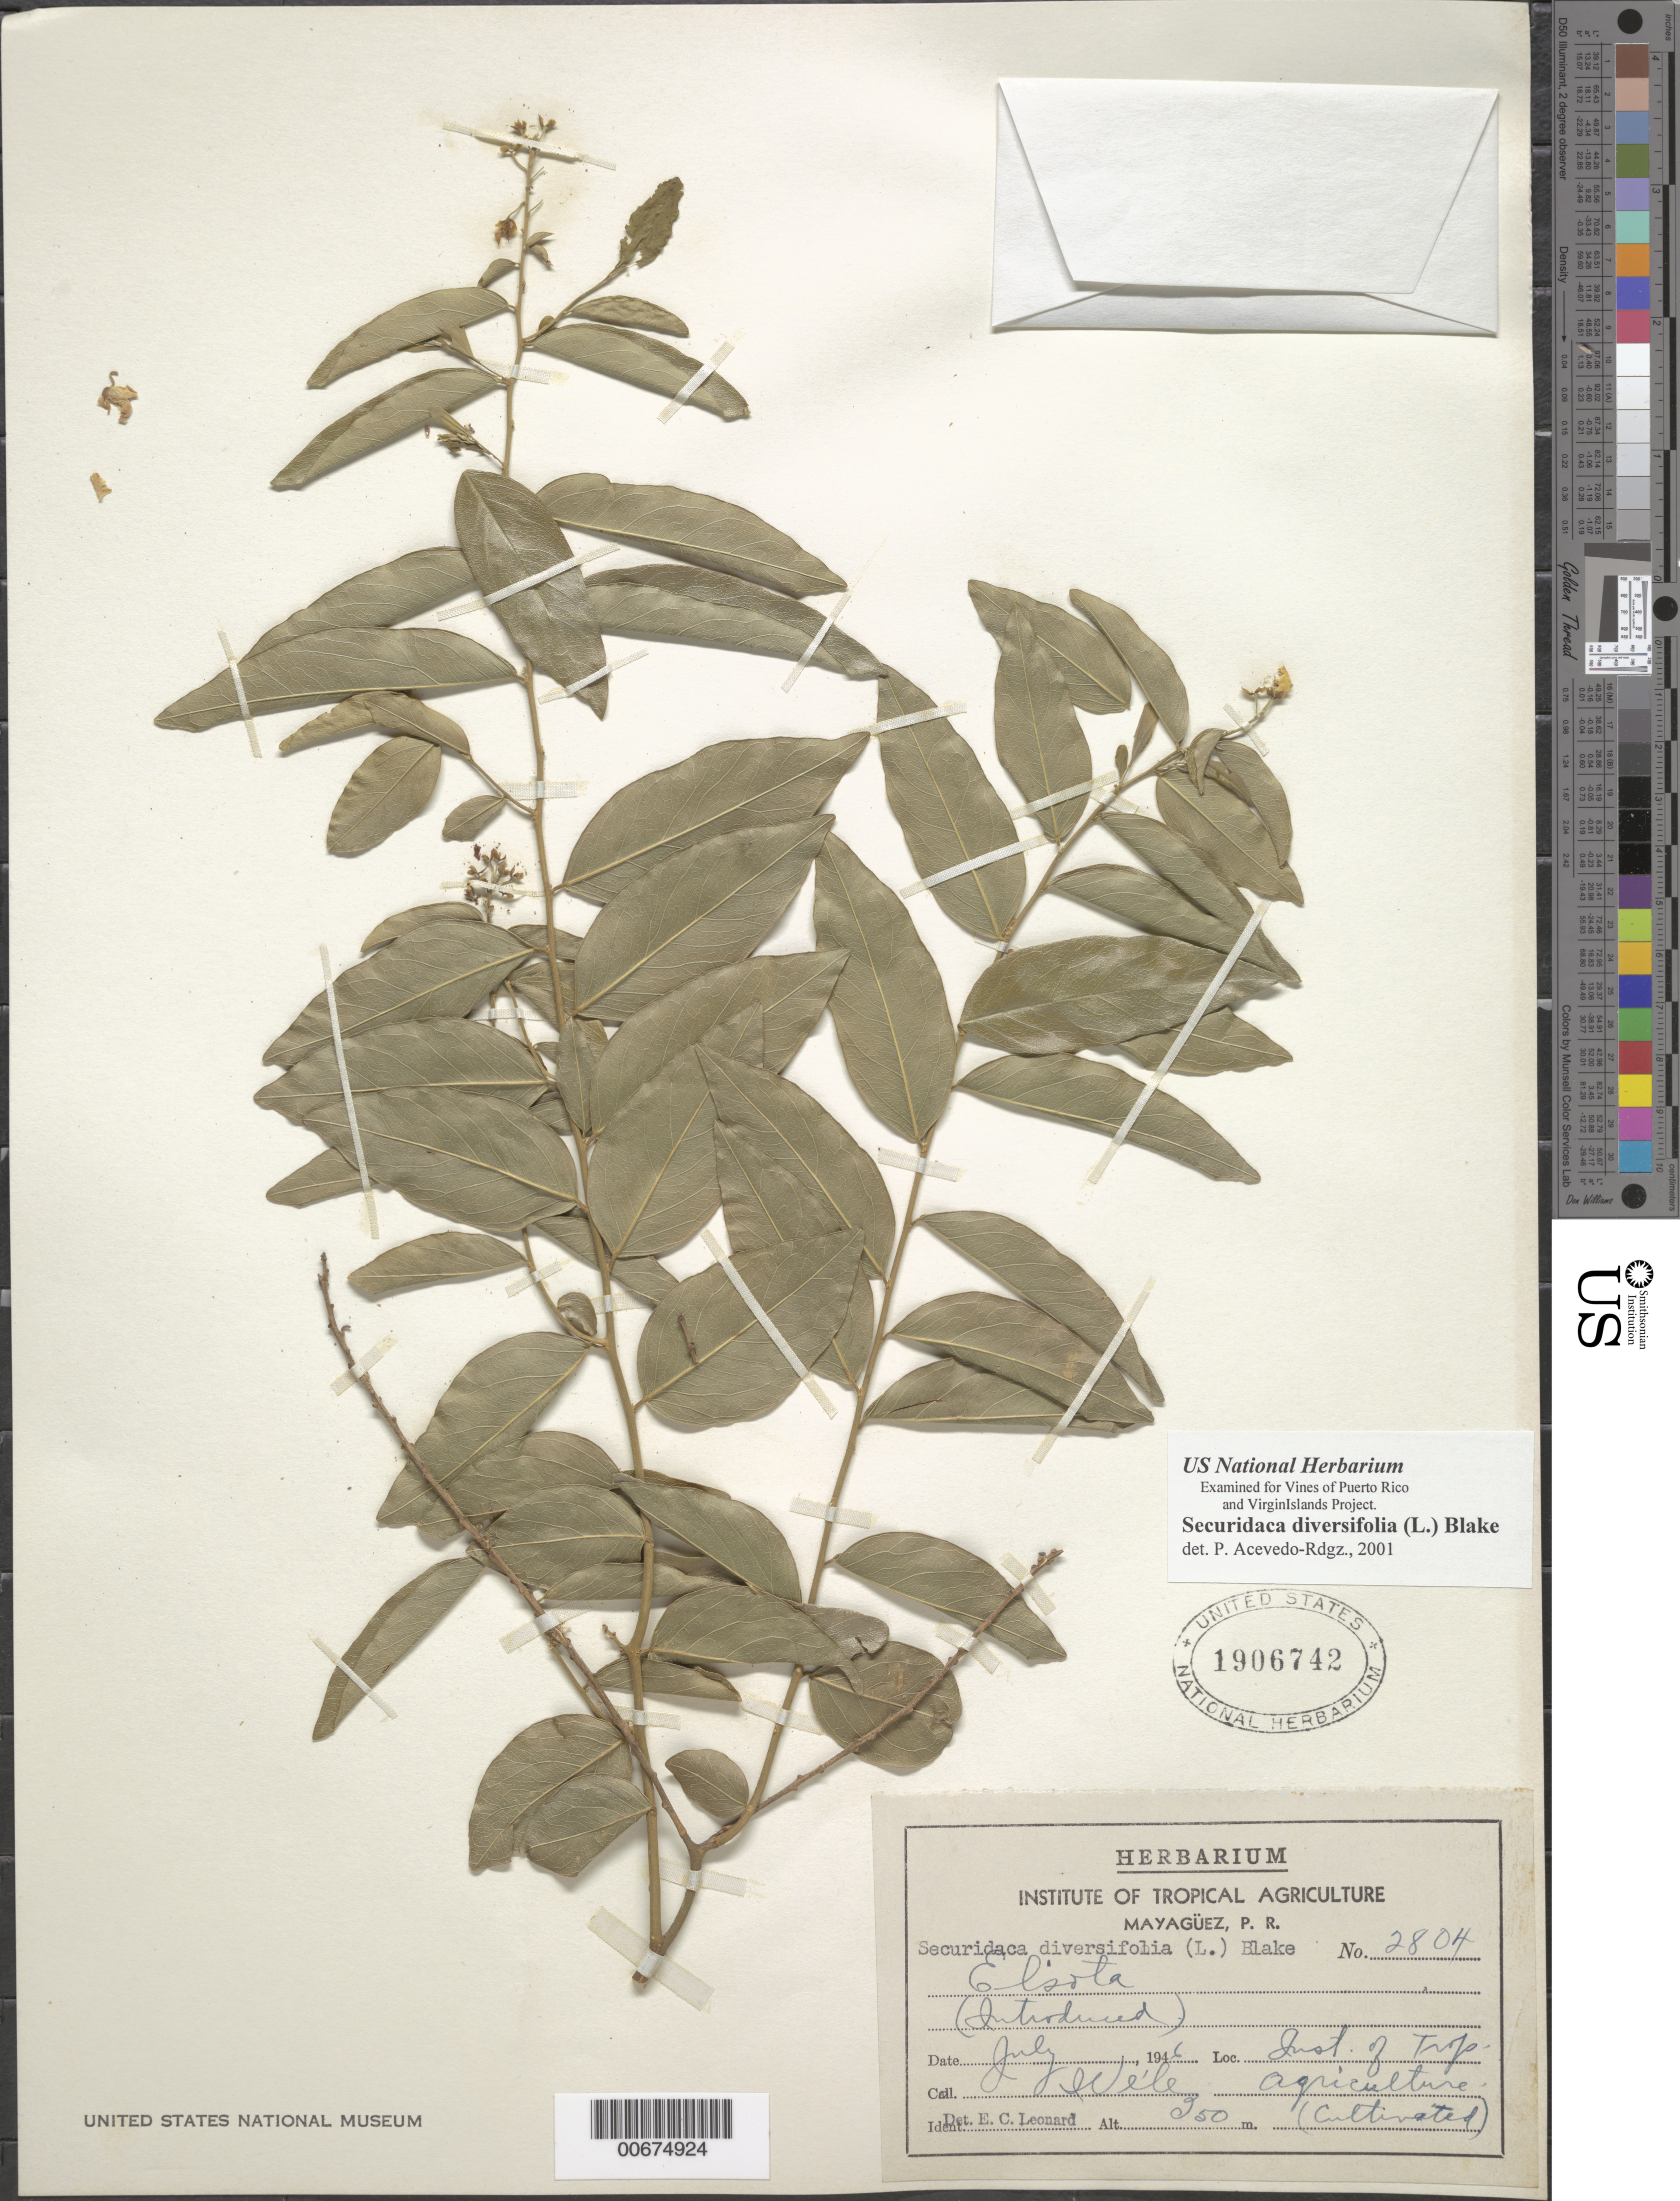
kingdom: Plantae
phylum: Tracheophyta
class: Magnoliopsida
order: Fabales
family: Polygalaceae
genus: Securidaca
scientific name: Securidaca diversifolia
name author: (L.) S.F. Blake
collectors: I. Vélez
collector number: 2804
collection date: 1946-07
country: Puerto Rico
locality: Inst. of Trop. Agriculture.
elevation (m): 250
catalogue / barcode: US 1906742